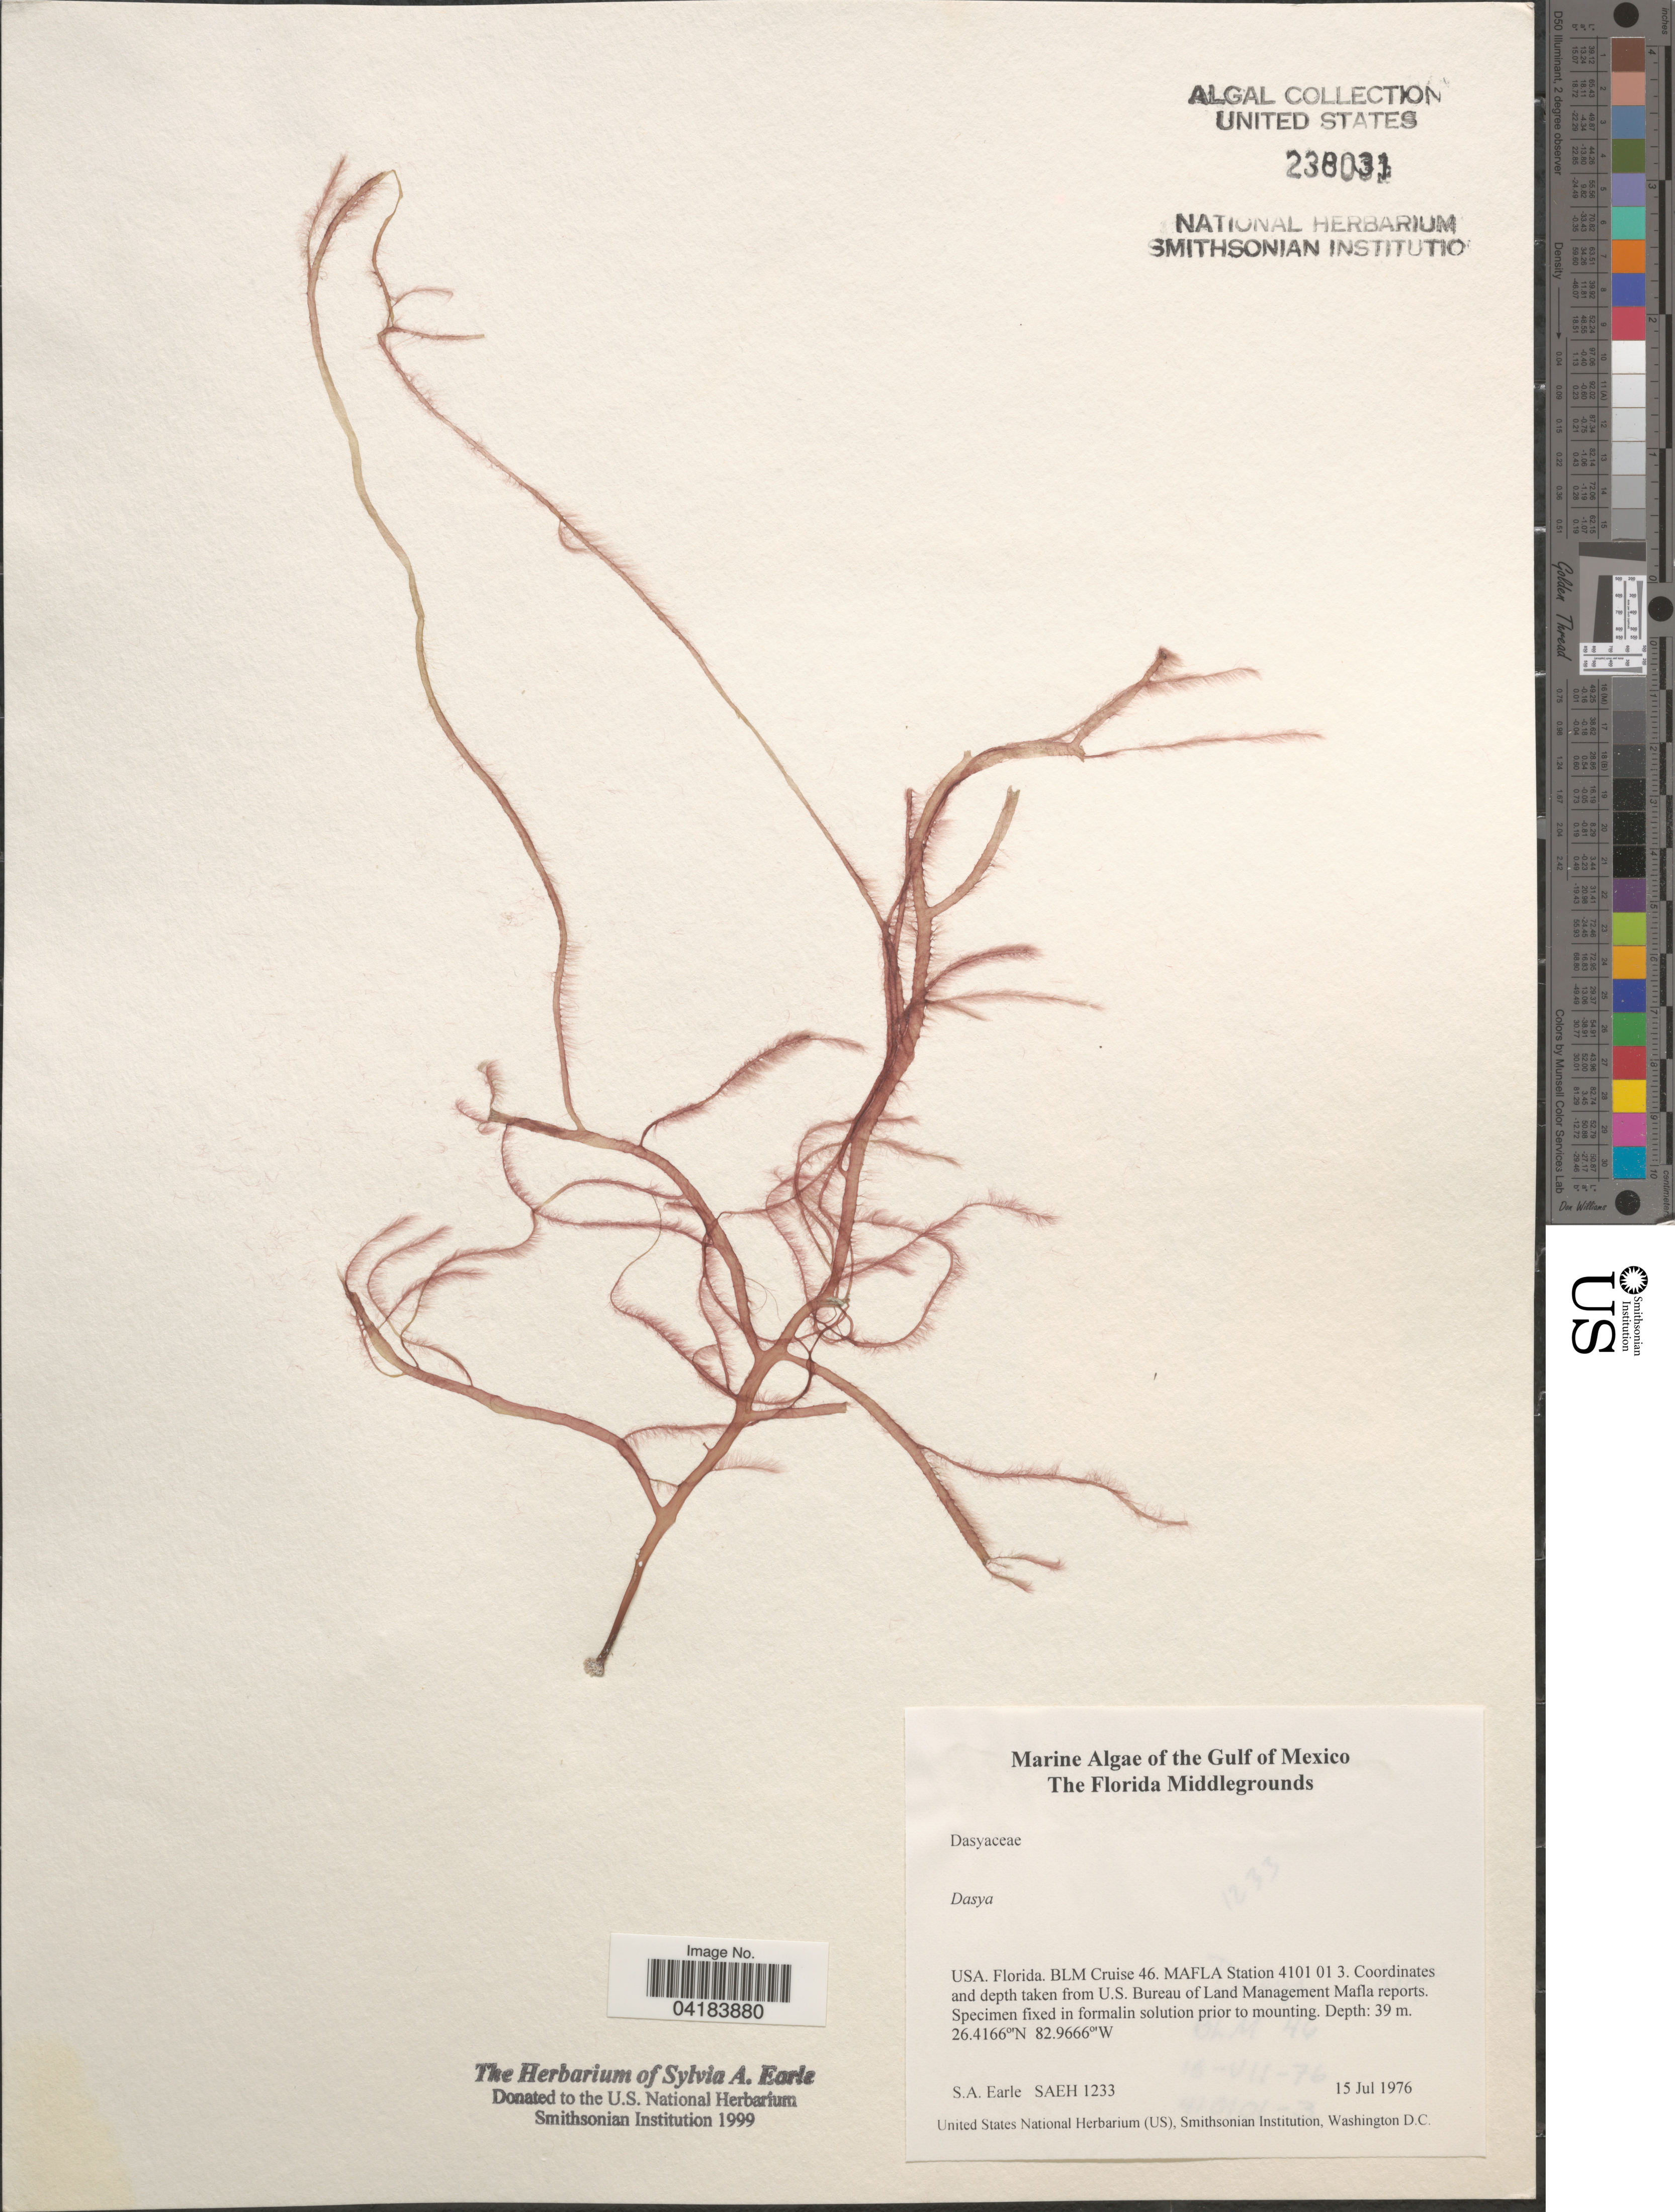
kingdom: Plantae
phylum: Rhodophyta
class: Florideophyceae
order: Ceramiales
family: Dasyaceae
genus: Dasya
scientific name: Dasya sp.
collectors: S. A. Earle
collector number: SAEH1233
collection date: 1976-07-15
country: United States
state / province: Florida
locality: Gulf of Mexico. The Florida Middlegrounds. BLM Cruise 46. MAFLA Station 4101 01 3.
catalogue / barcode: US 238031